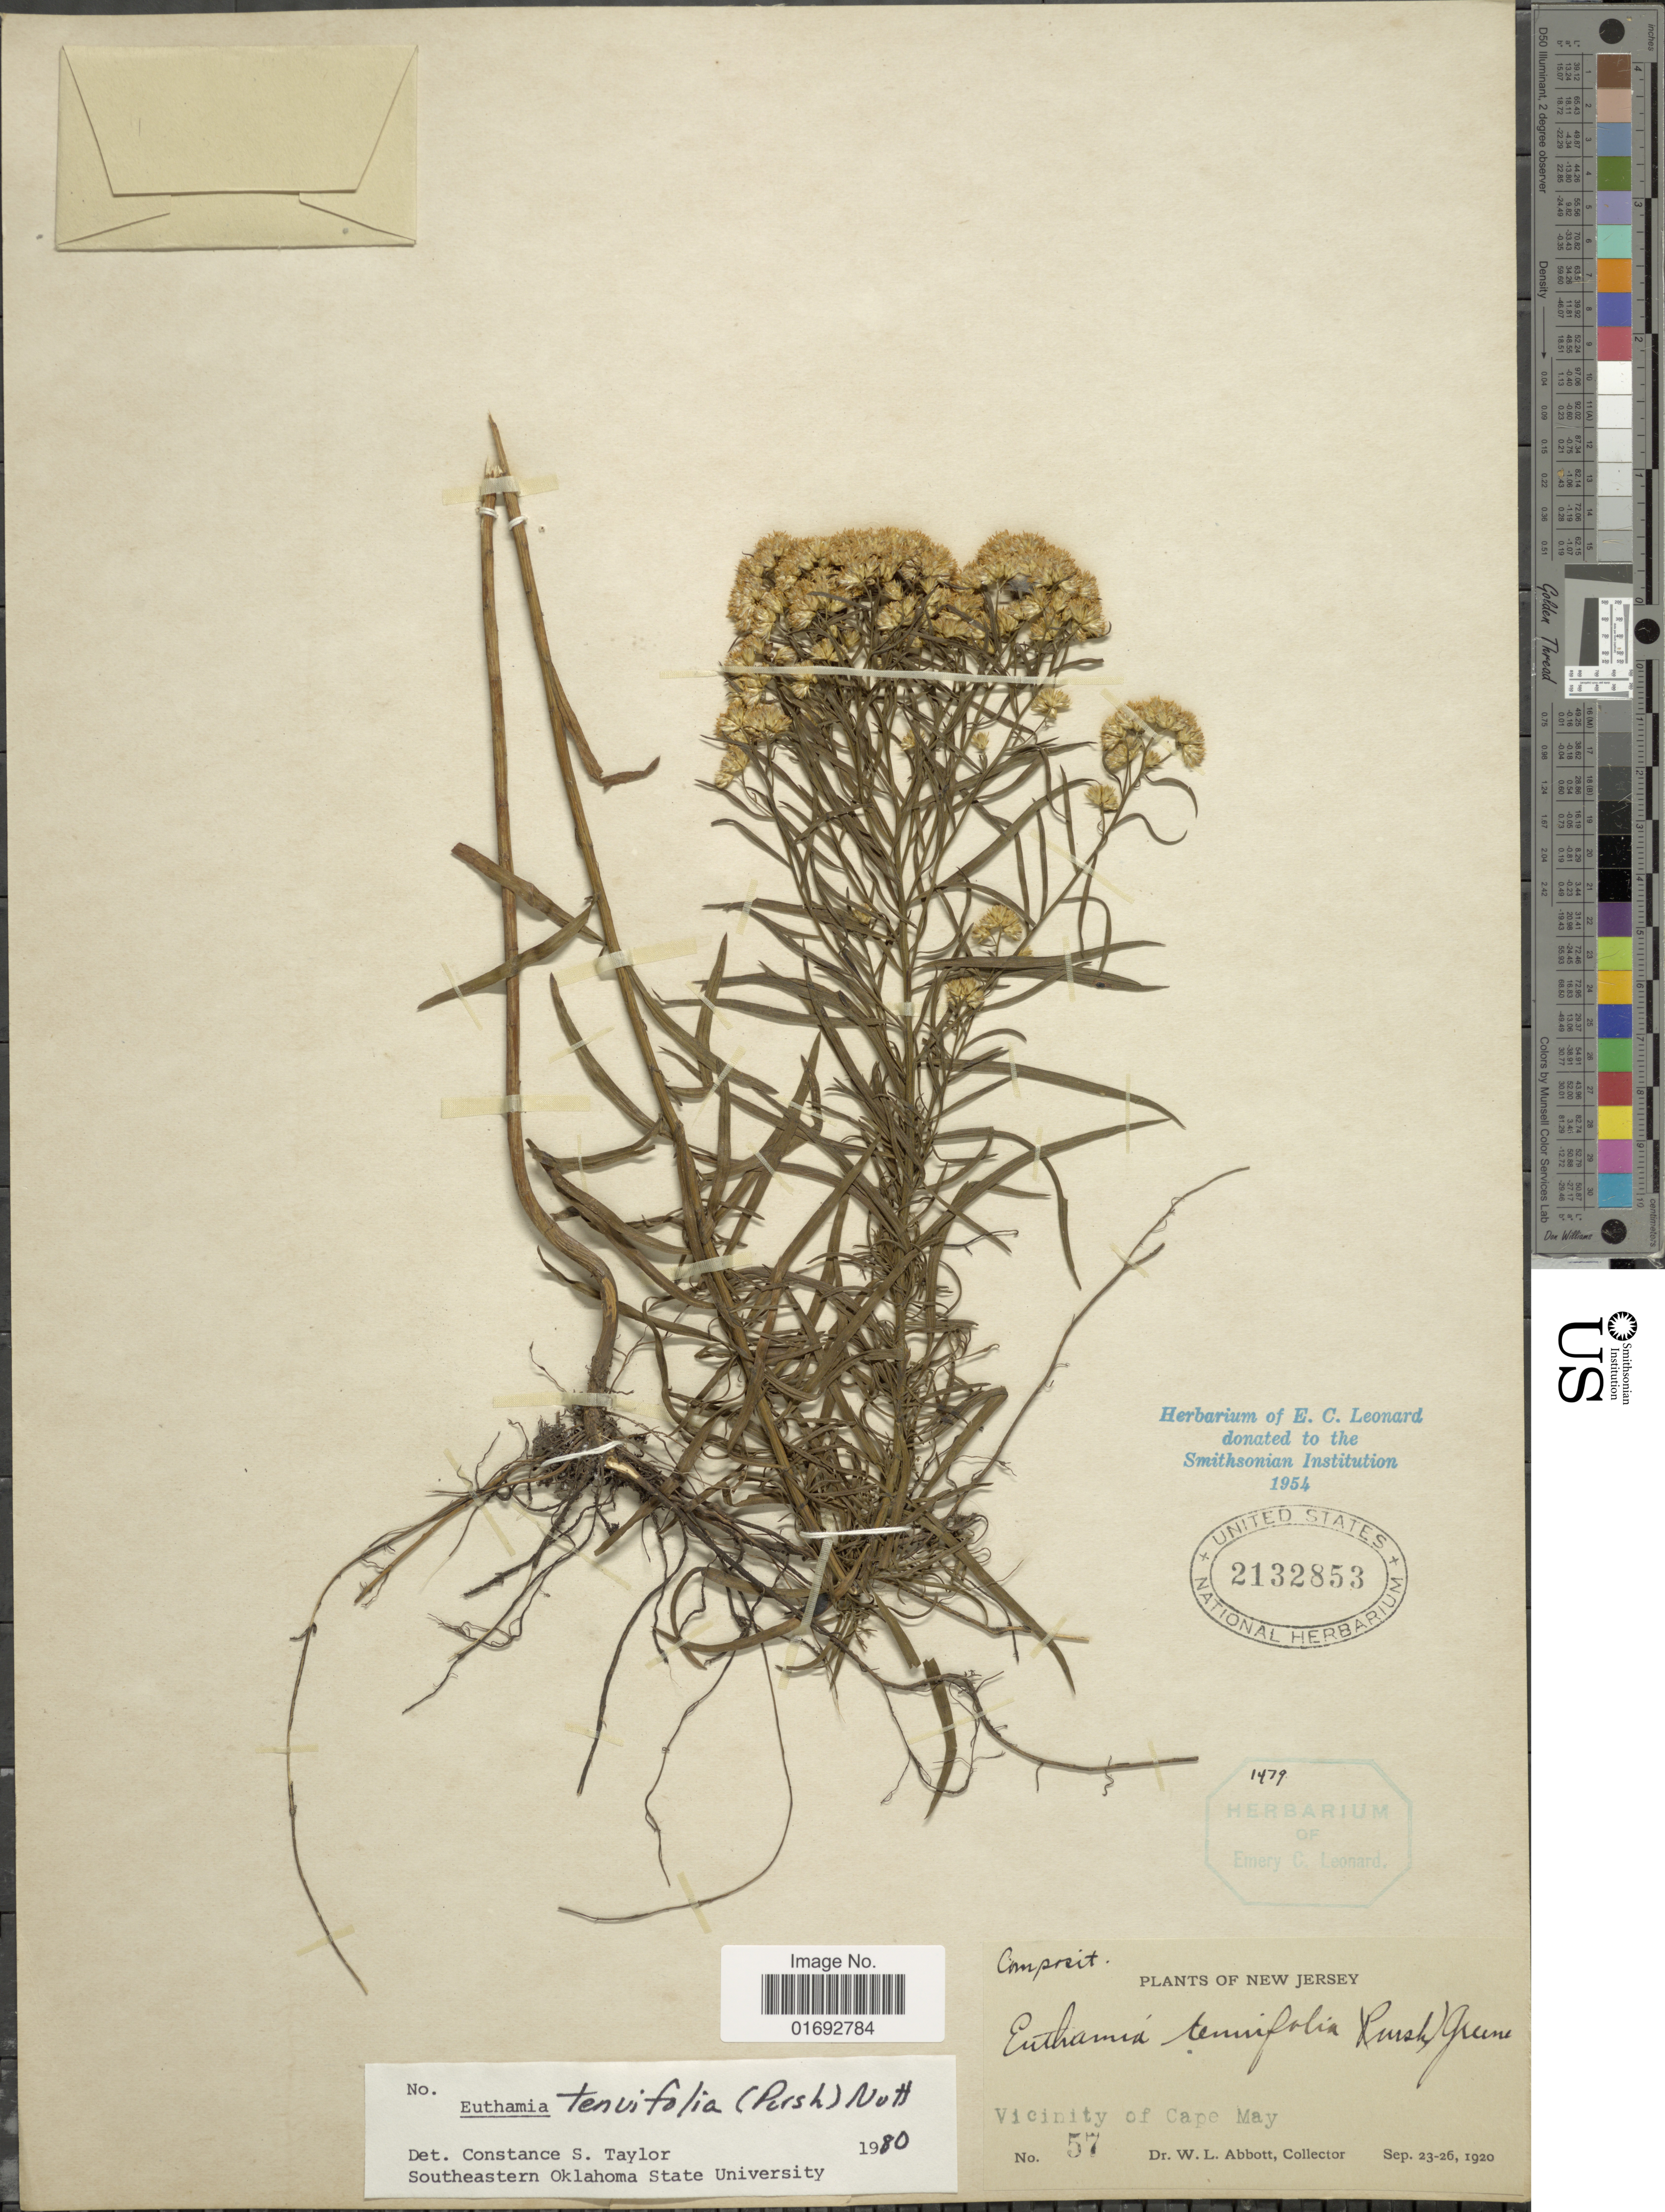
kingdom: Plantae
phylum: Tracheophyta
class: Magnoliopsida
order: Asterales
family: Asteraceae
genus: Euthamia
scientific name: Euthamia tenuifolia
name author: (Pursh) Nutt.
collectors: W. L. Abbott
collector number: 57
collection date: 1920-09-23/1920-09-26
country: United States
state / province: New Jersey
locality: Vicinity of Cape May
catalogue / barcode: US 2132853